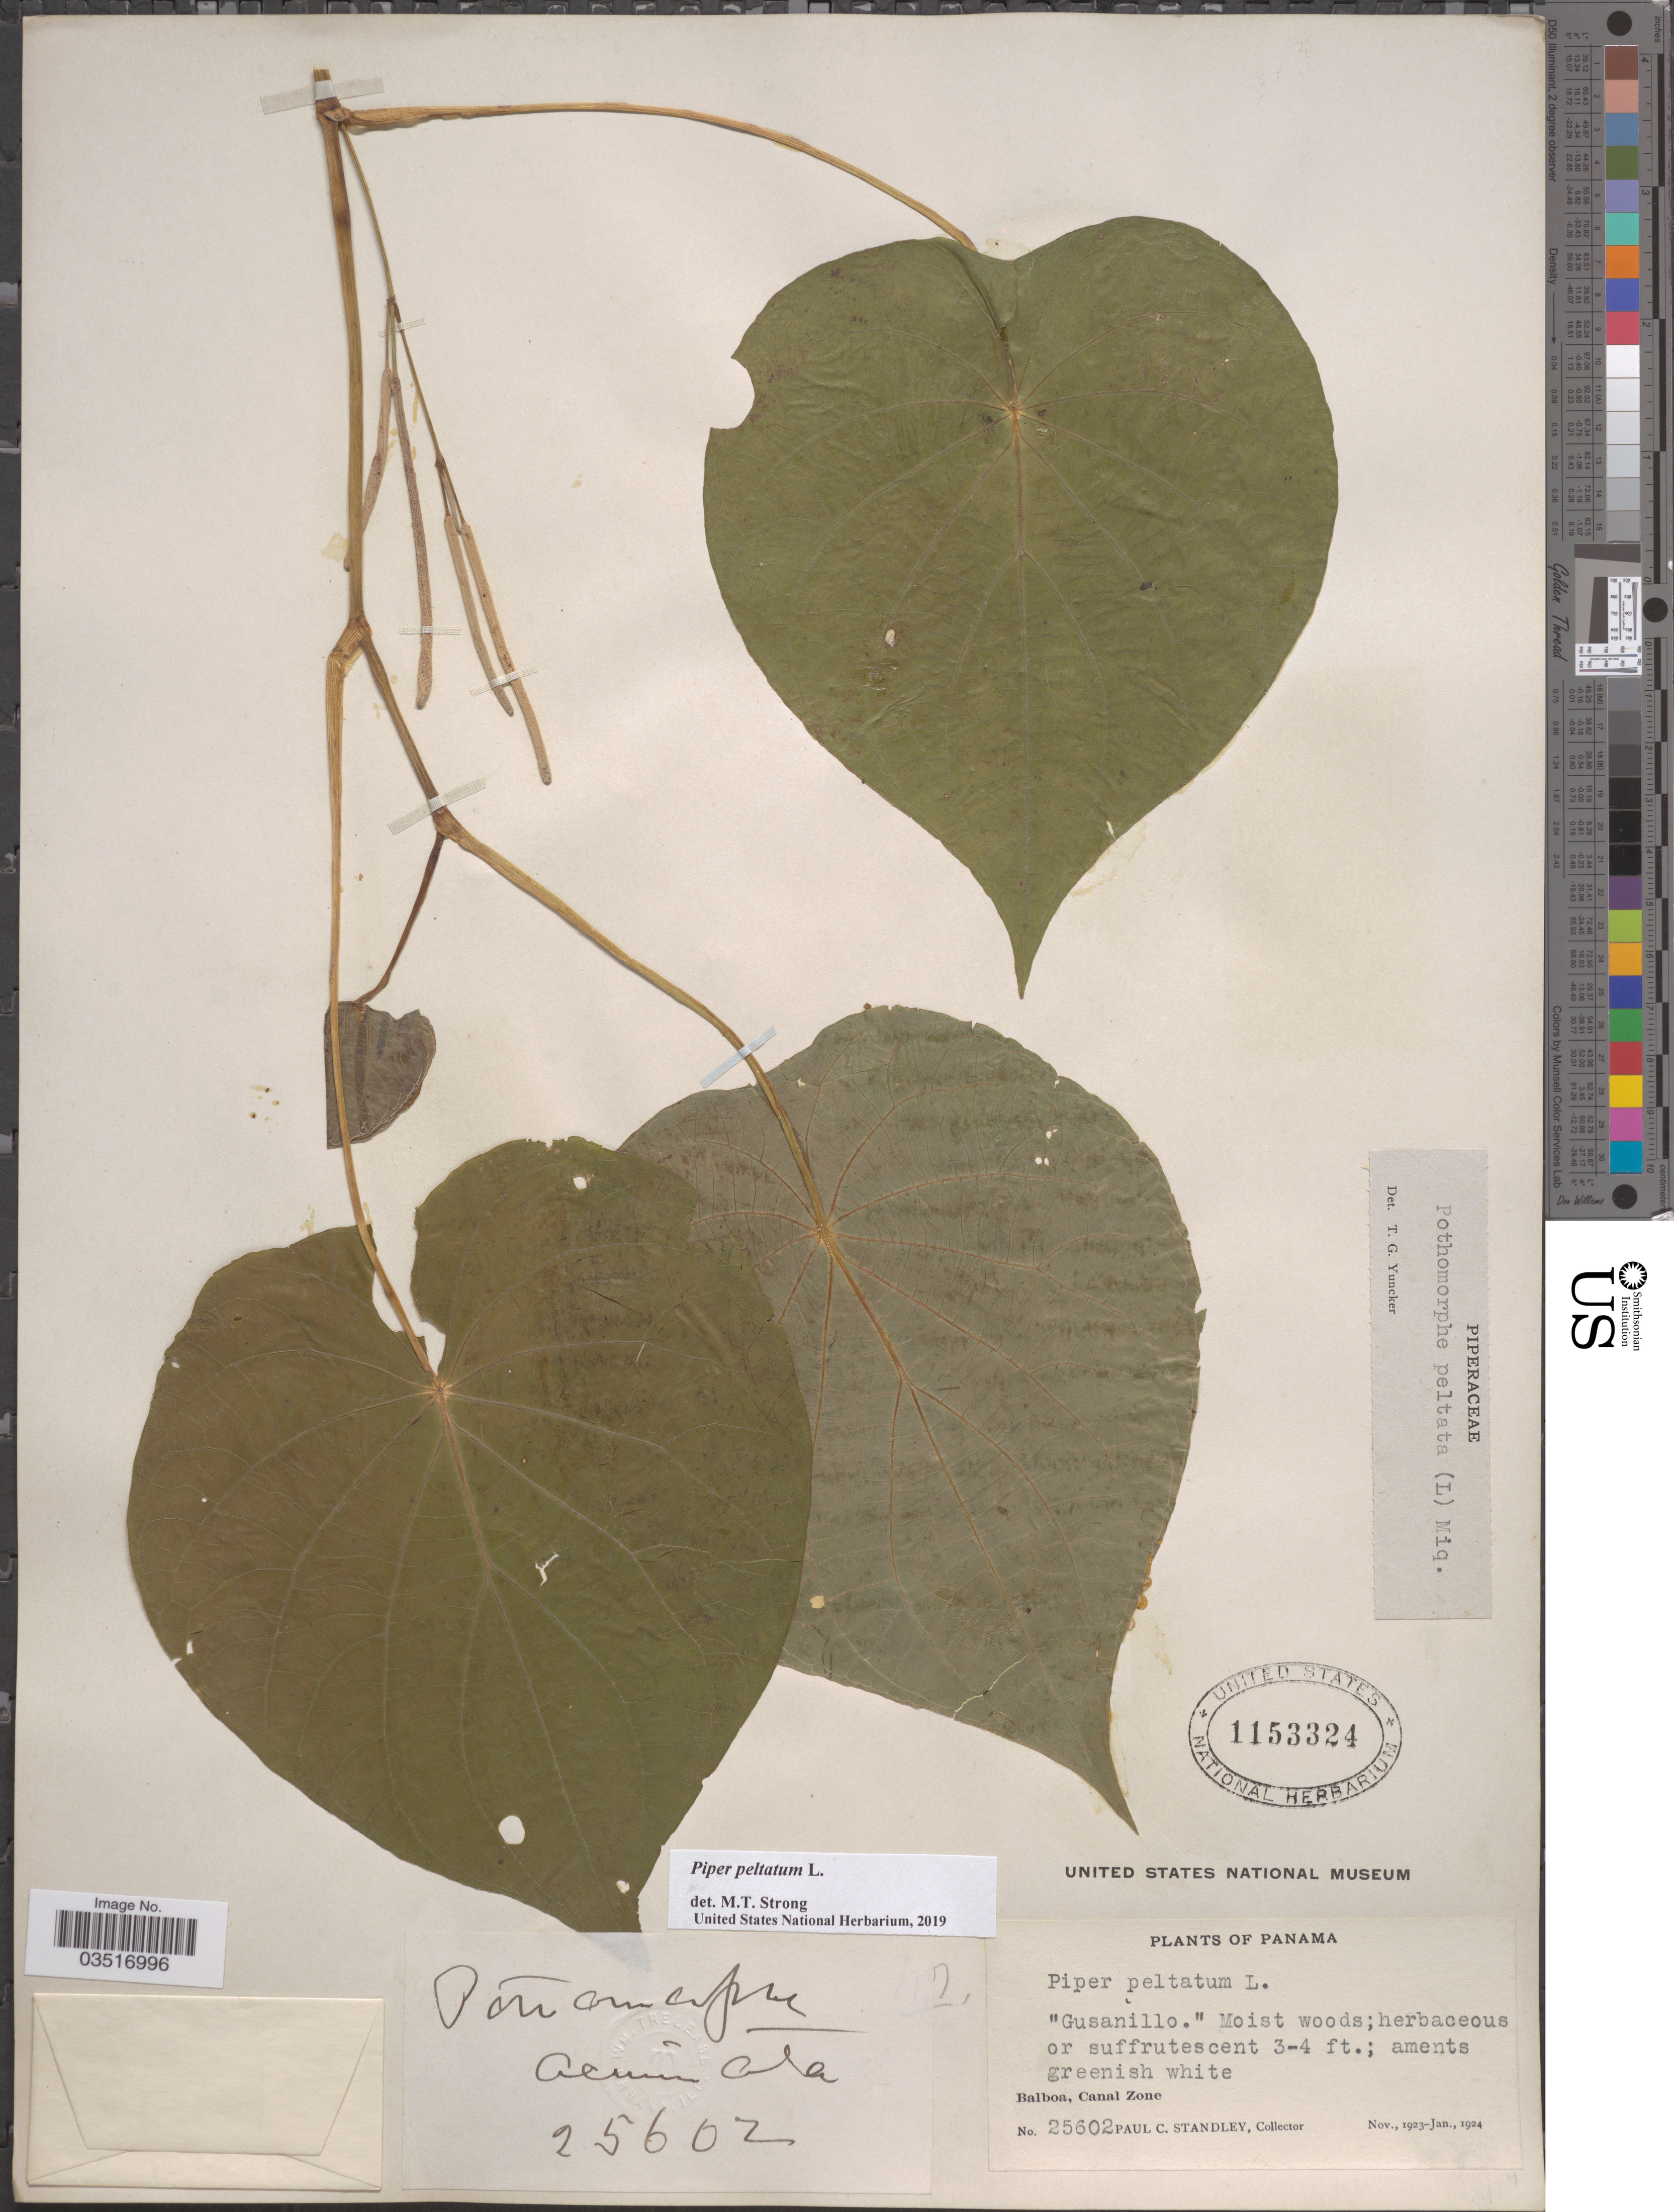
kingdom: Plantae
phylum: Tracheophyta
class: Magnoliopsida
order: Piperales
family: Piperaceae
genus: Piper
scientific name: Piper peltatum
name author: L.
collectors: P. C. Standley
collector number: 25602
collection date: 1923-11/1924-01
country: Panama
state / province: Colón / Panamá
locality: Balboa, Canal Zone.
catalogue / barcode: US 1153324